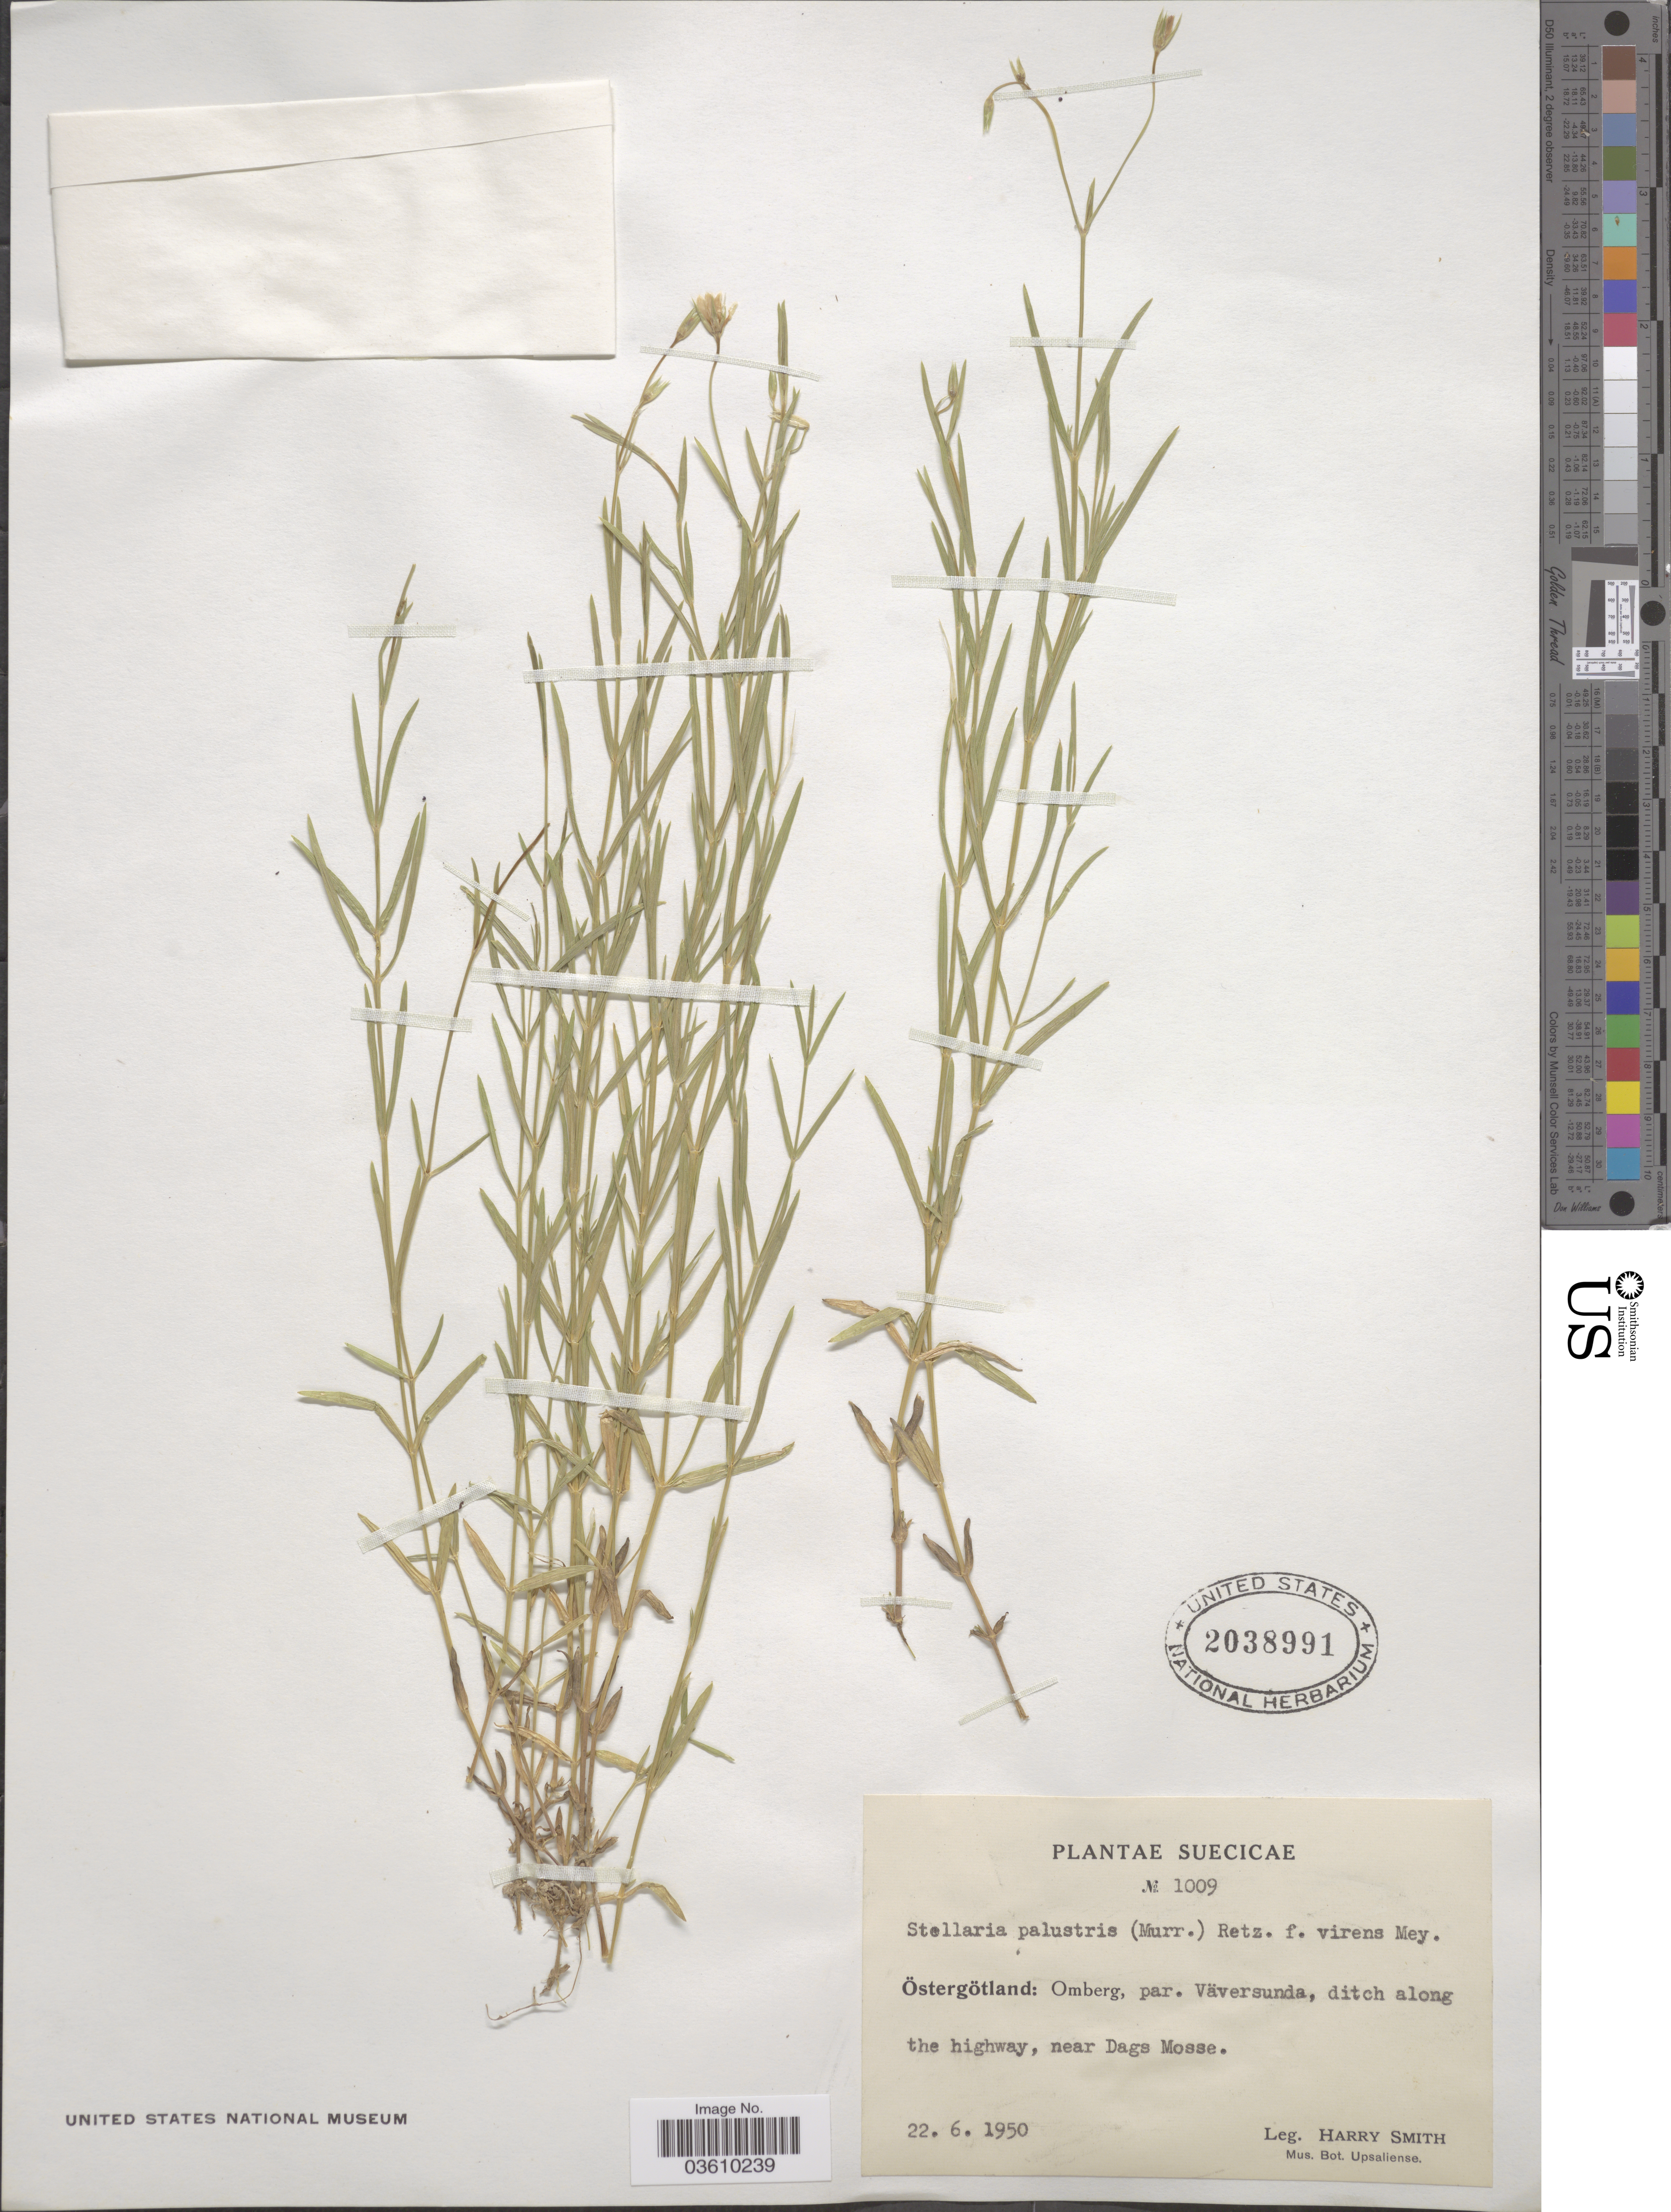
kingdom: Plantae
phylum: Tracheophyta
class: Magnoliopsida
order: Caryophyllales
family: Caryophyllaceae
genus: Stellaria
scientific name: Stellaria palustris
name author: Ehrh. ex Retz.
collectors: H. Smith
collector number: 1009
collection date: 1950-06-22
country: Sweden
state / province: Östergötland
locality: Suecicae. Östergötland: Omberg, par Väversunda, ditch along the highway, near Dags Mosse.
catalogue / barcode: US 2038991